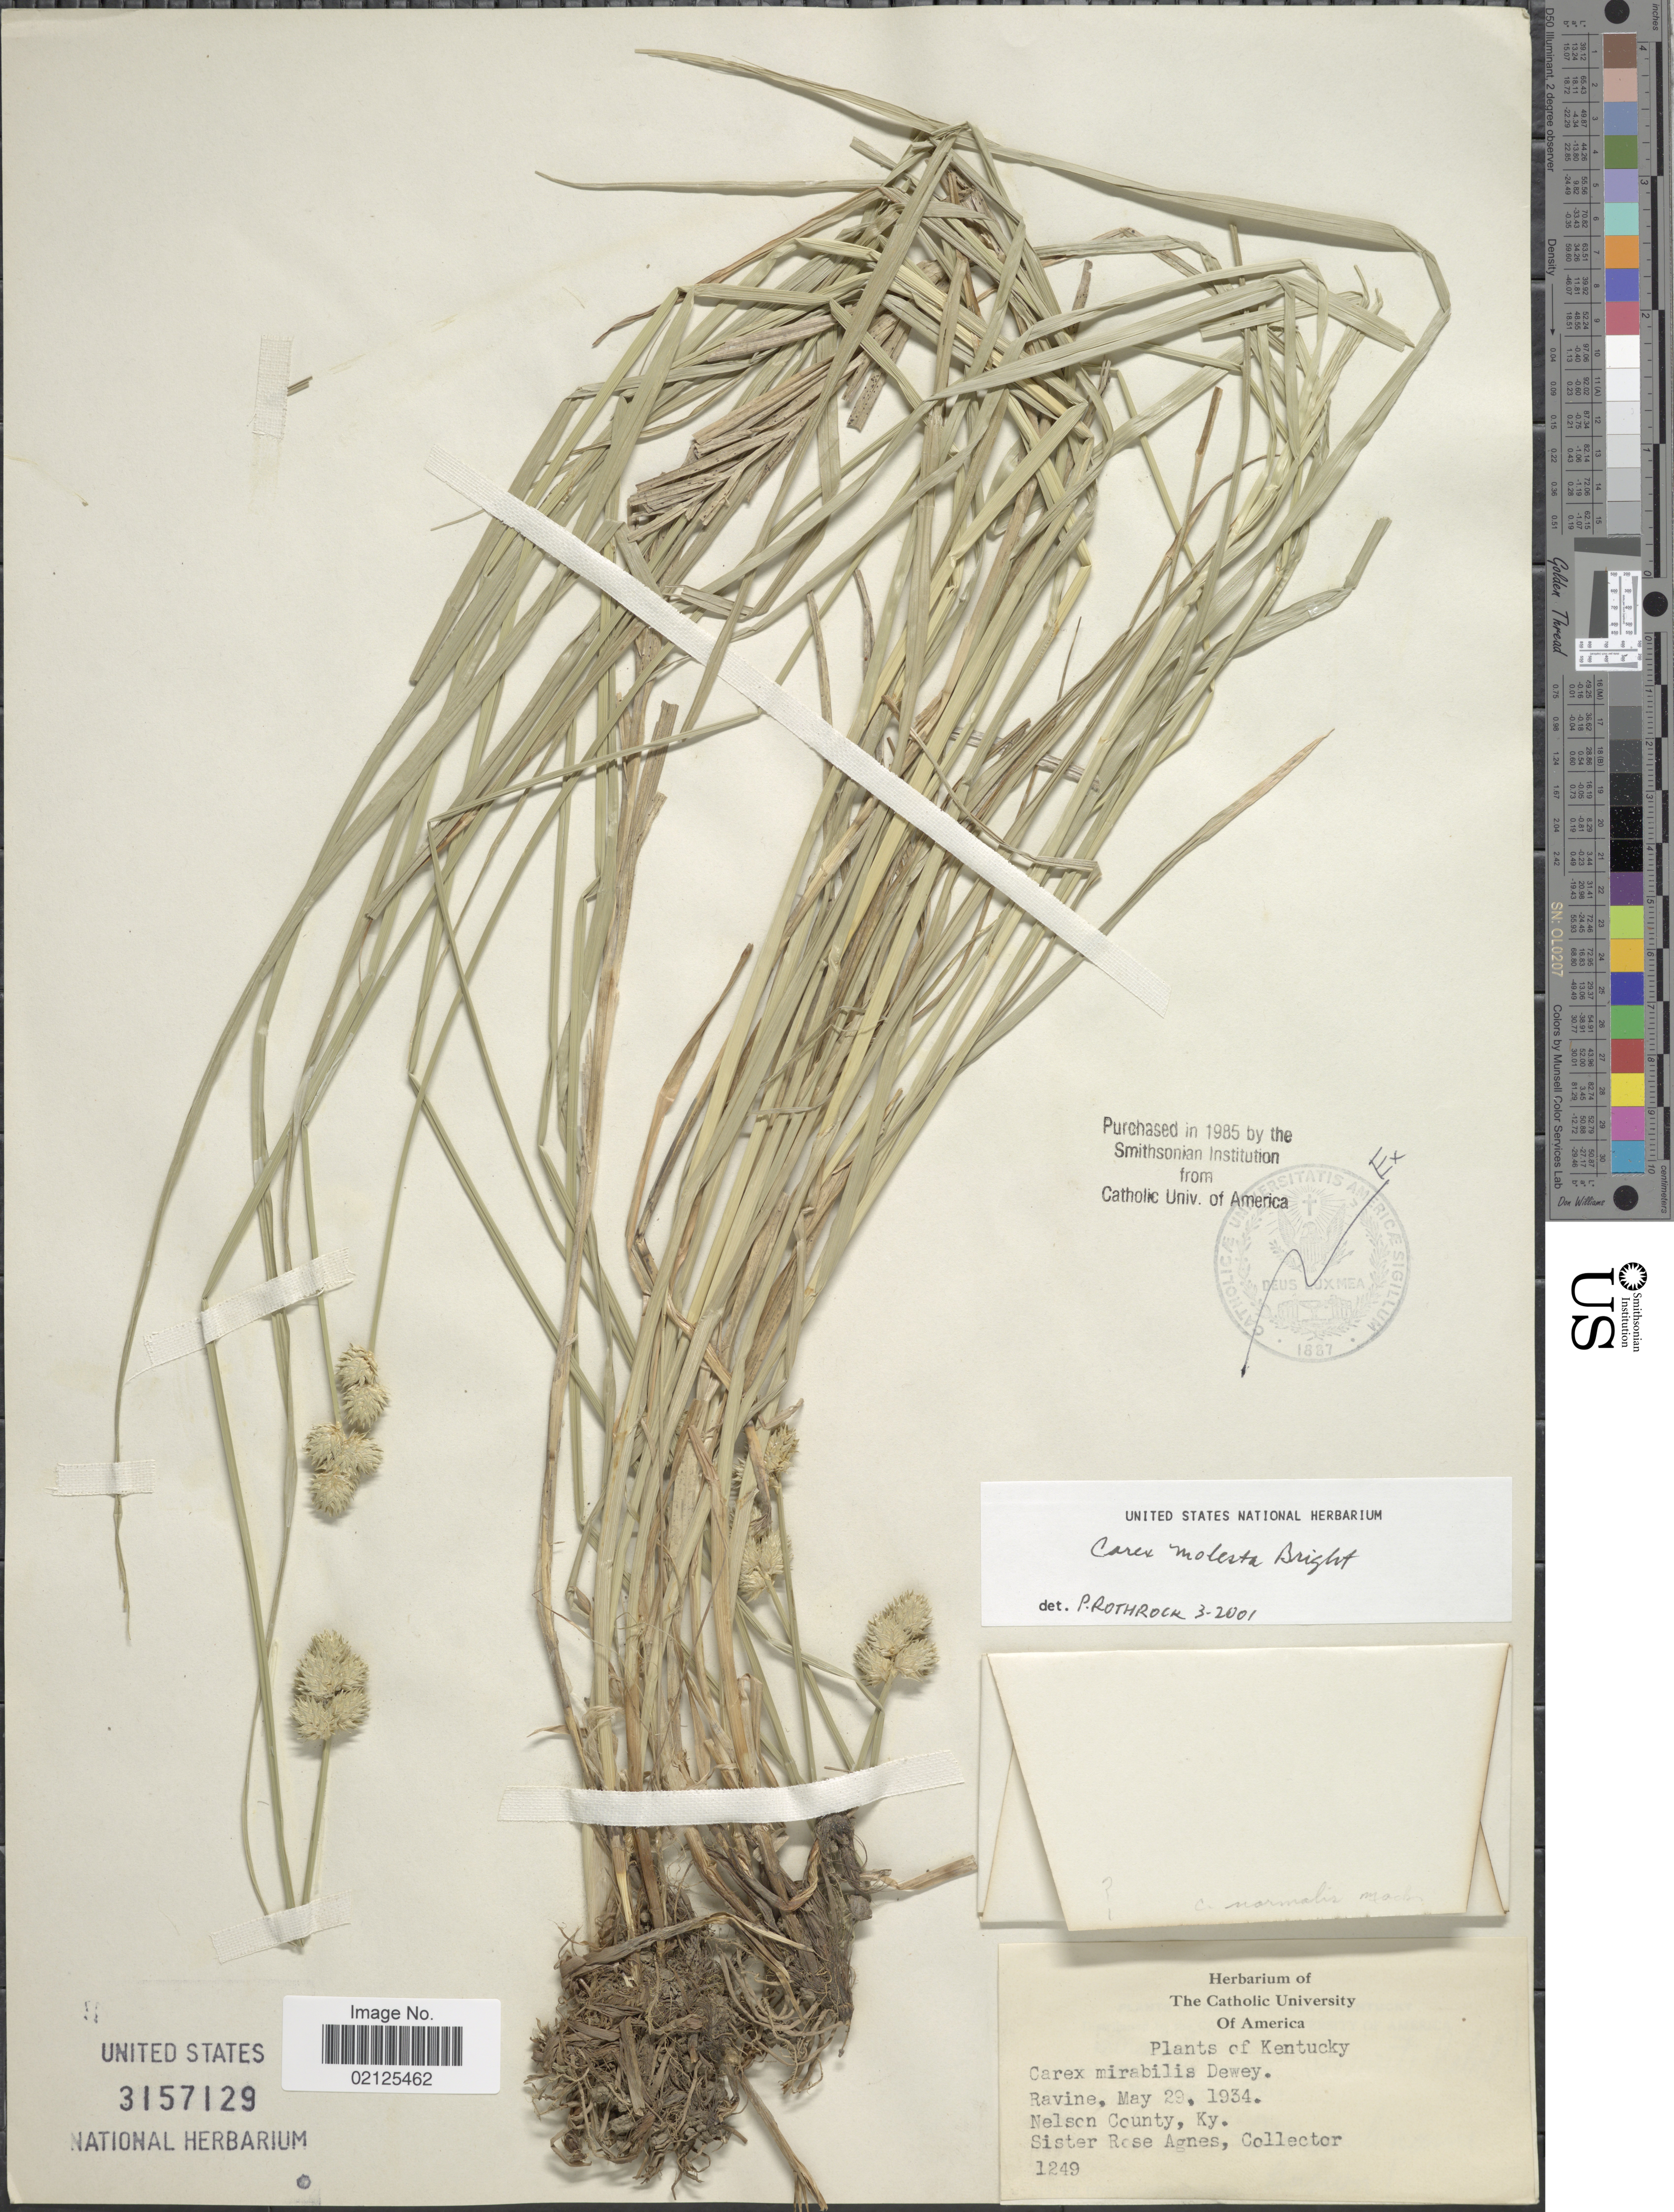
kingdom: Plantae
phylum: Tracheophyta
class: Liliopsida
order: Poales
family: Cyperaceae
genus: Carex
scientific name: Carex molesta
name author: Mack.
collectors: Sister Rose Agnes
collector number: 1249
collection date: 1934-05-29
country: United States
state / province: Kentucky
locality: Ravine, Nelson County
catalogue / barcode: US 3157129